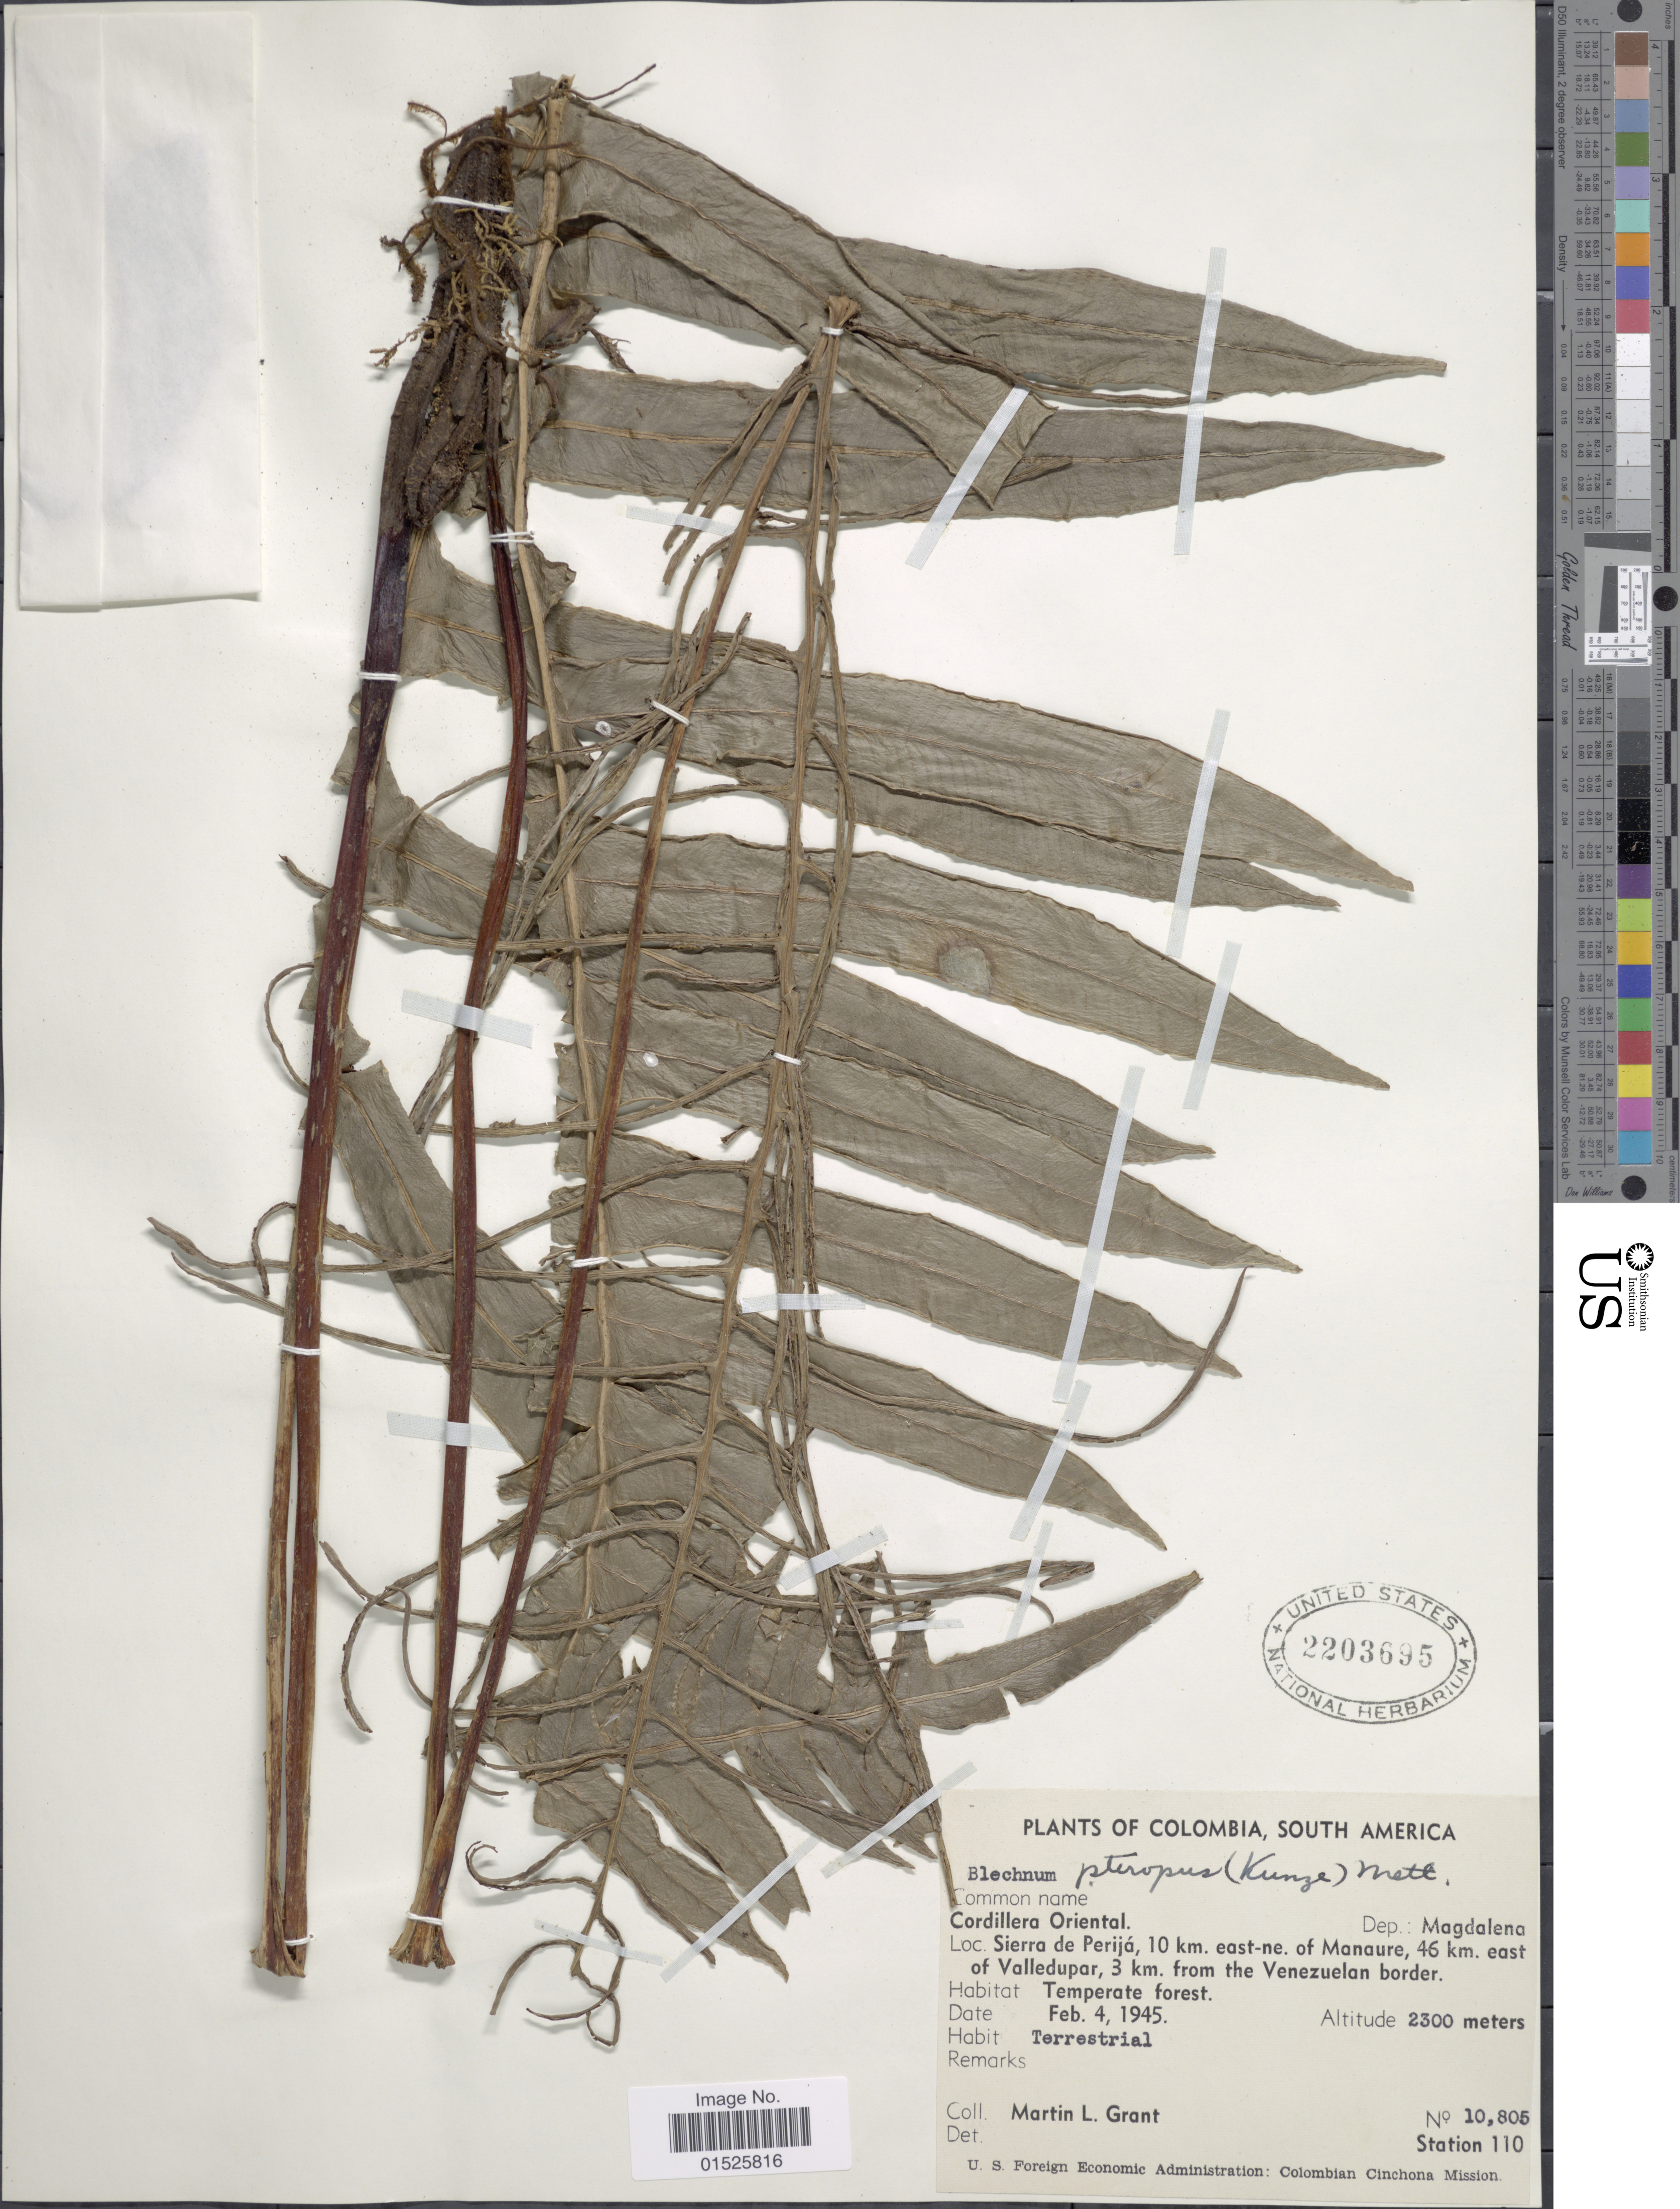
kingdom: Plantae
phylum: Tracheophyta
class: Polypodiopsida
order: Polypodiales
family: Blechnaceae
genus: Blechnum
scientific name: Blechnum divergens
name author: (Kunze) Mett.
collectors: M. L. Grant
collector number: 10805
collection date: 1945-02-04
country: Colombia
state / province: Magdalena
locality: Cordillera Oriental. Sierra de Perijá, 10 km. east-ne. of Manaure, 46 km. east of Valledupar, 3 km. from the Venezuelan border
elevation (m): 2300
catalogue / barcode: US 2203695